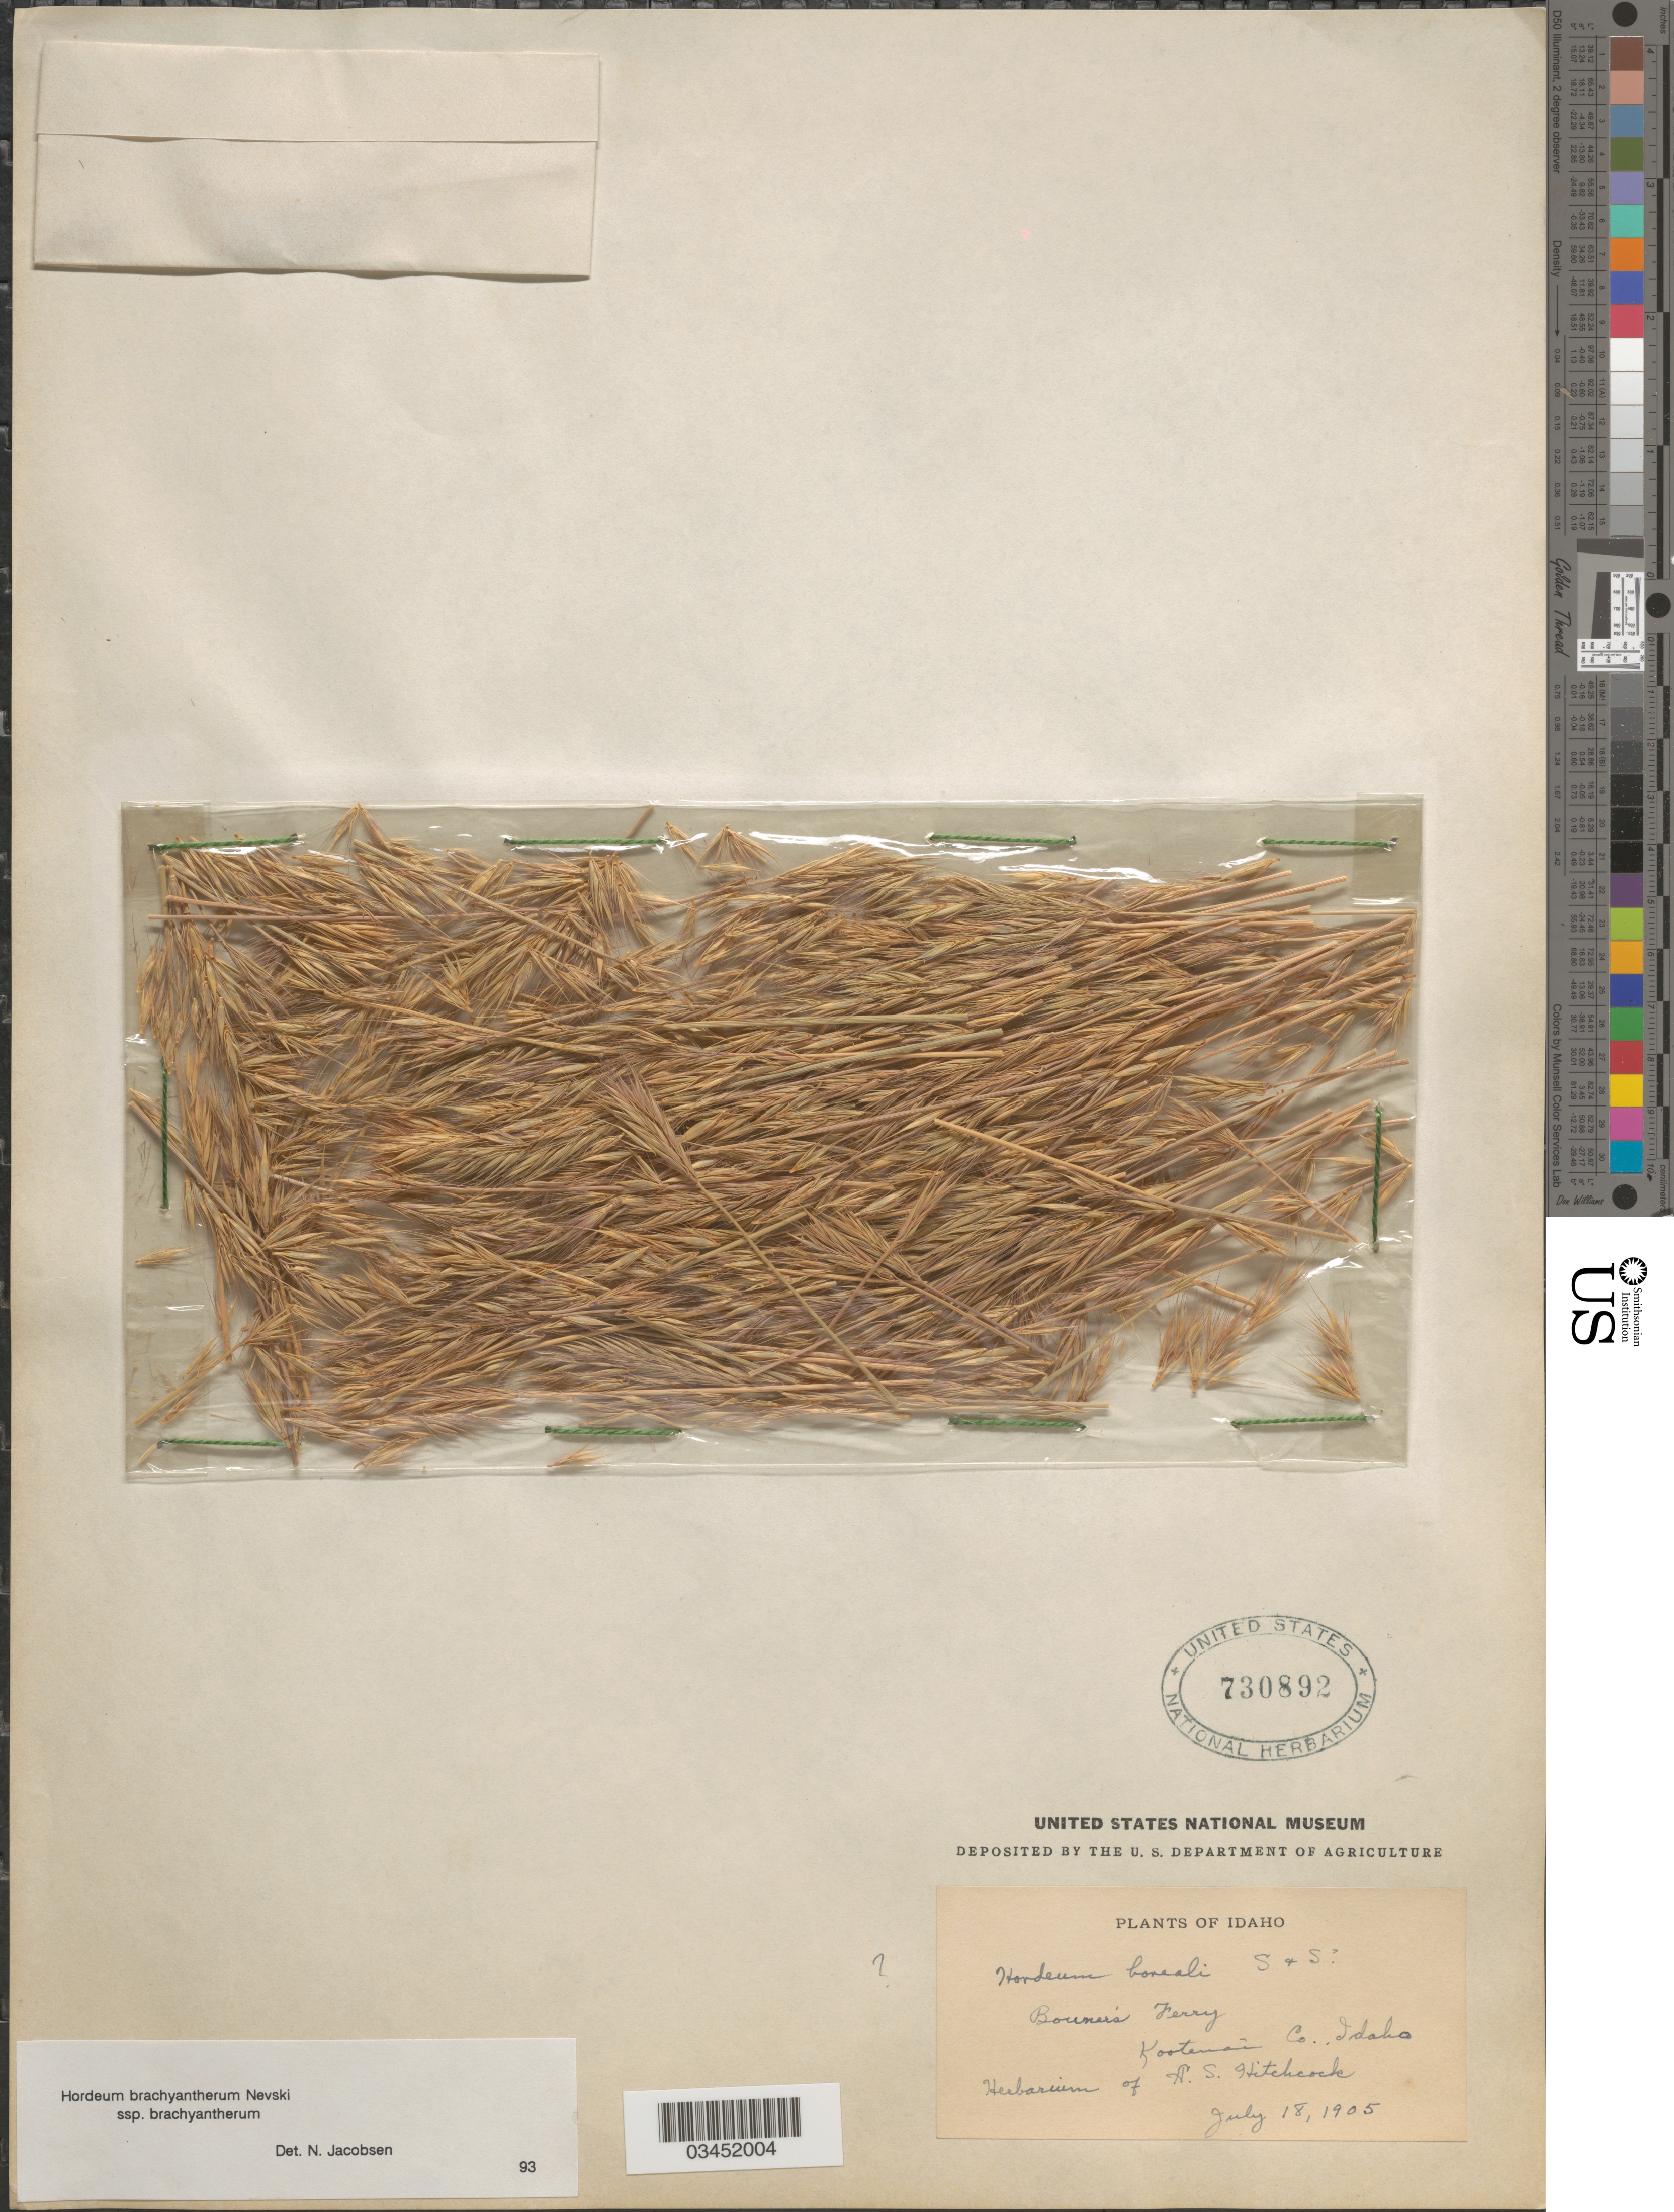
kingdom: Plantae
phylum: Tracheophyta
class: Liliopsida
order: Poales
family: Poaceae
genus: Hordeum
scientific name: Hordeum brachyantherum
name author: Nevski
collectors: Ex herb. A. S. Hitchcock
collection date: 1905-07-18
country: United States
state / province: Idaho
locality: Bonner's Ferry. Kootenai Co.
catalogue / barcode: US 730892